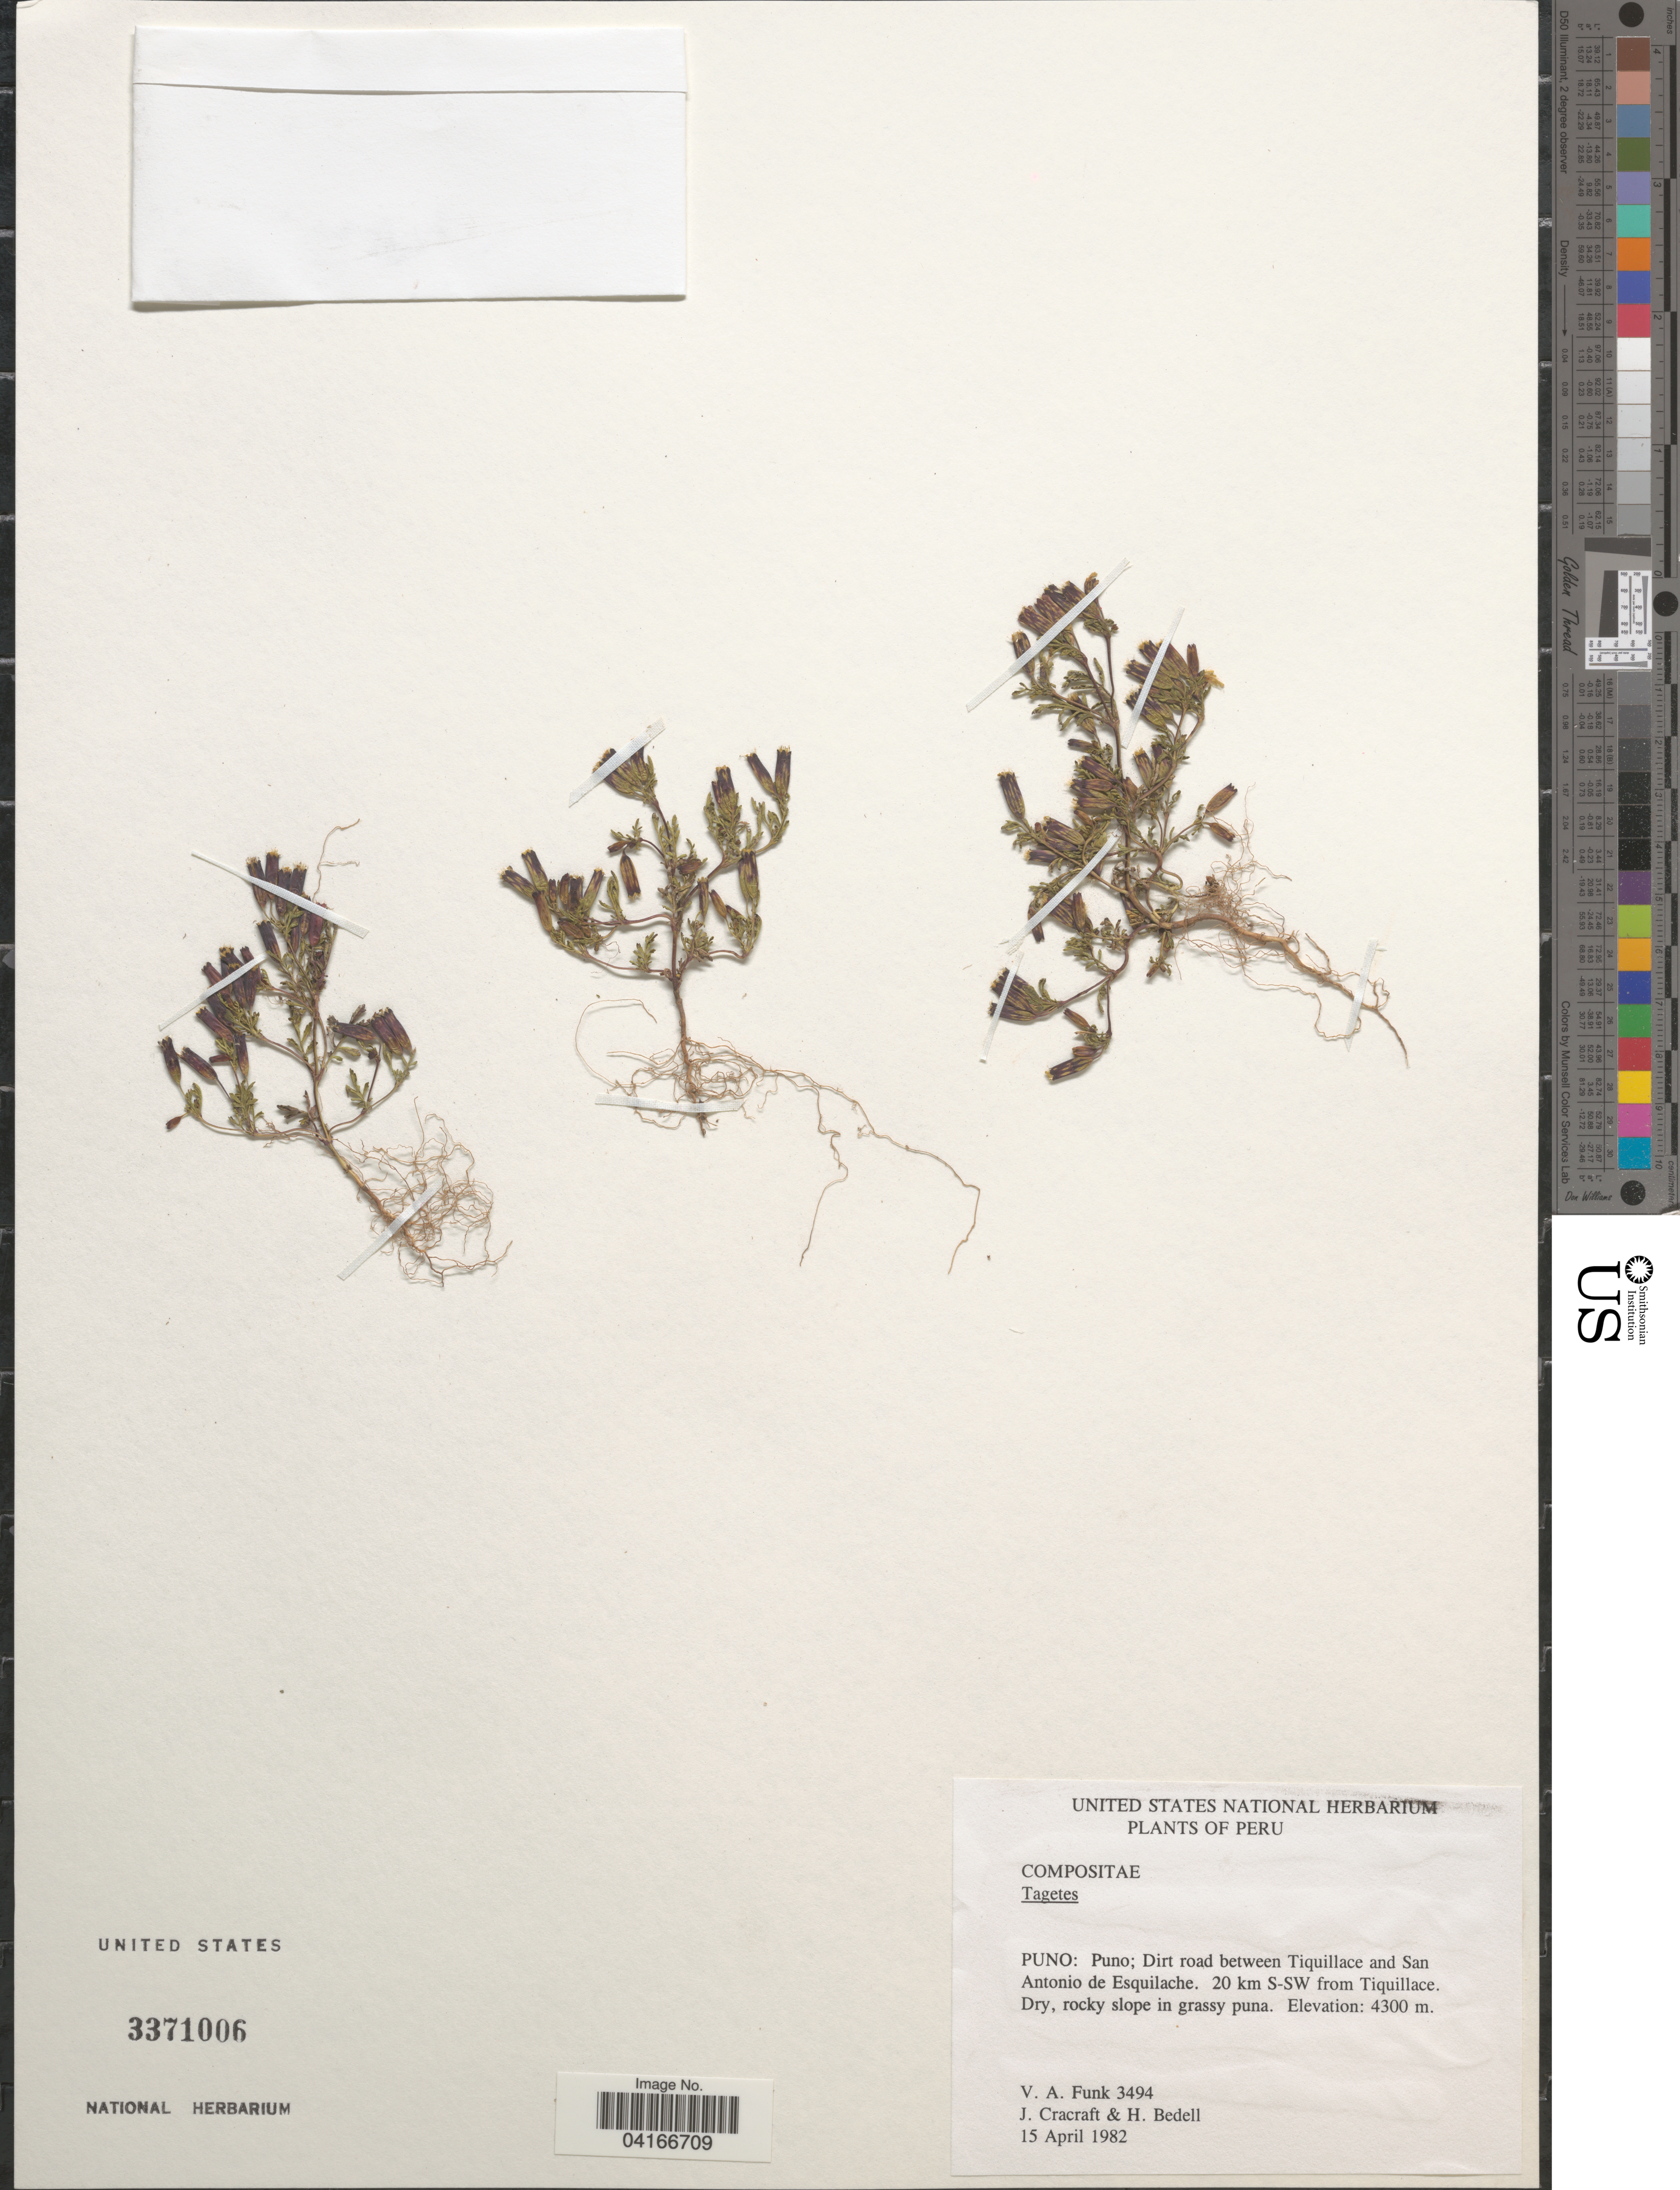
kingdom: Plantae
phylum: Tracheophyta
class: Magnoliopsida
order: Asterales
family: Asteraceae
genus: Tagetes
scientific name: Tagetes sp.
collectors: V. Funk, J. L. Cracraft & H. Bedell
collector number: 3494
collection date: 1982-04-15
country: Peru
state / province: Puno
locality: Puno: Puno; Dirt road between Tiquillace and San Antonio de Esquilache. 20 km S-SW from Tiquillace.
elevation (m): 4300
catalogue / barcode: US 3371006